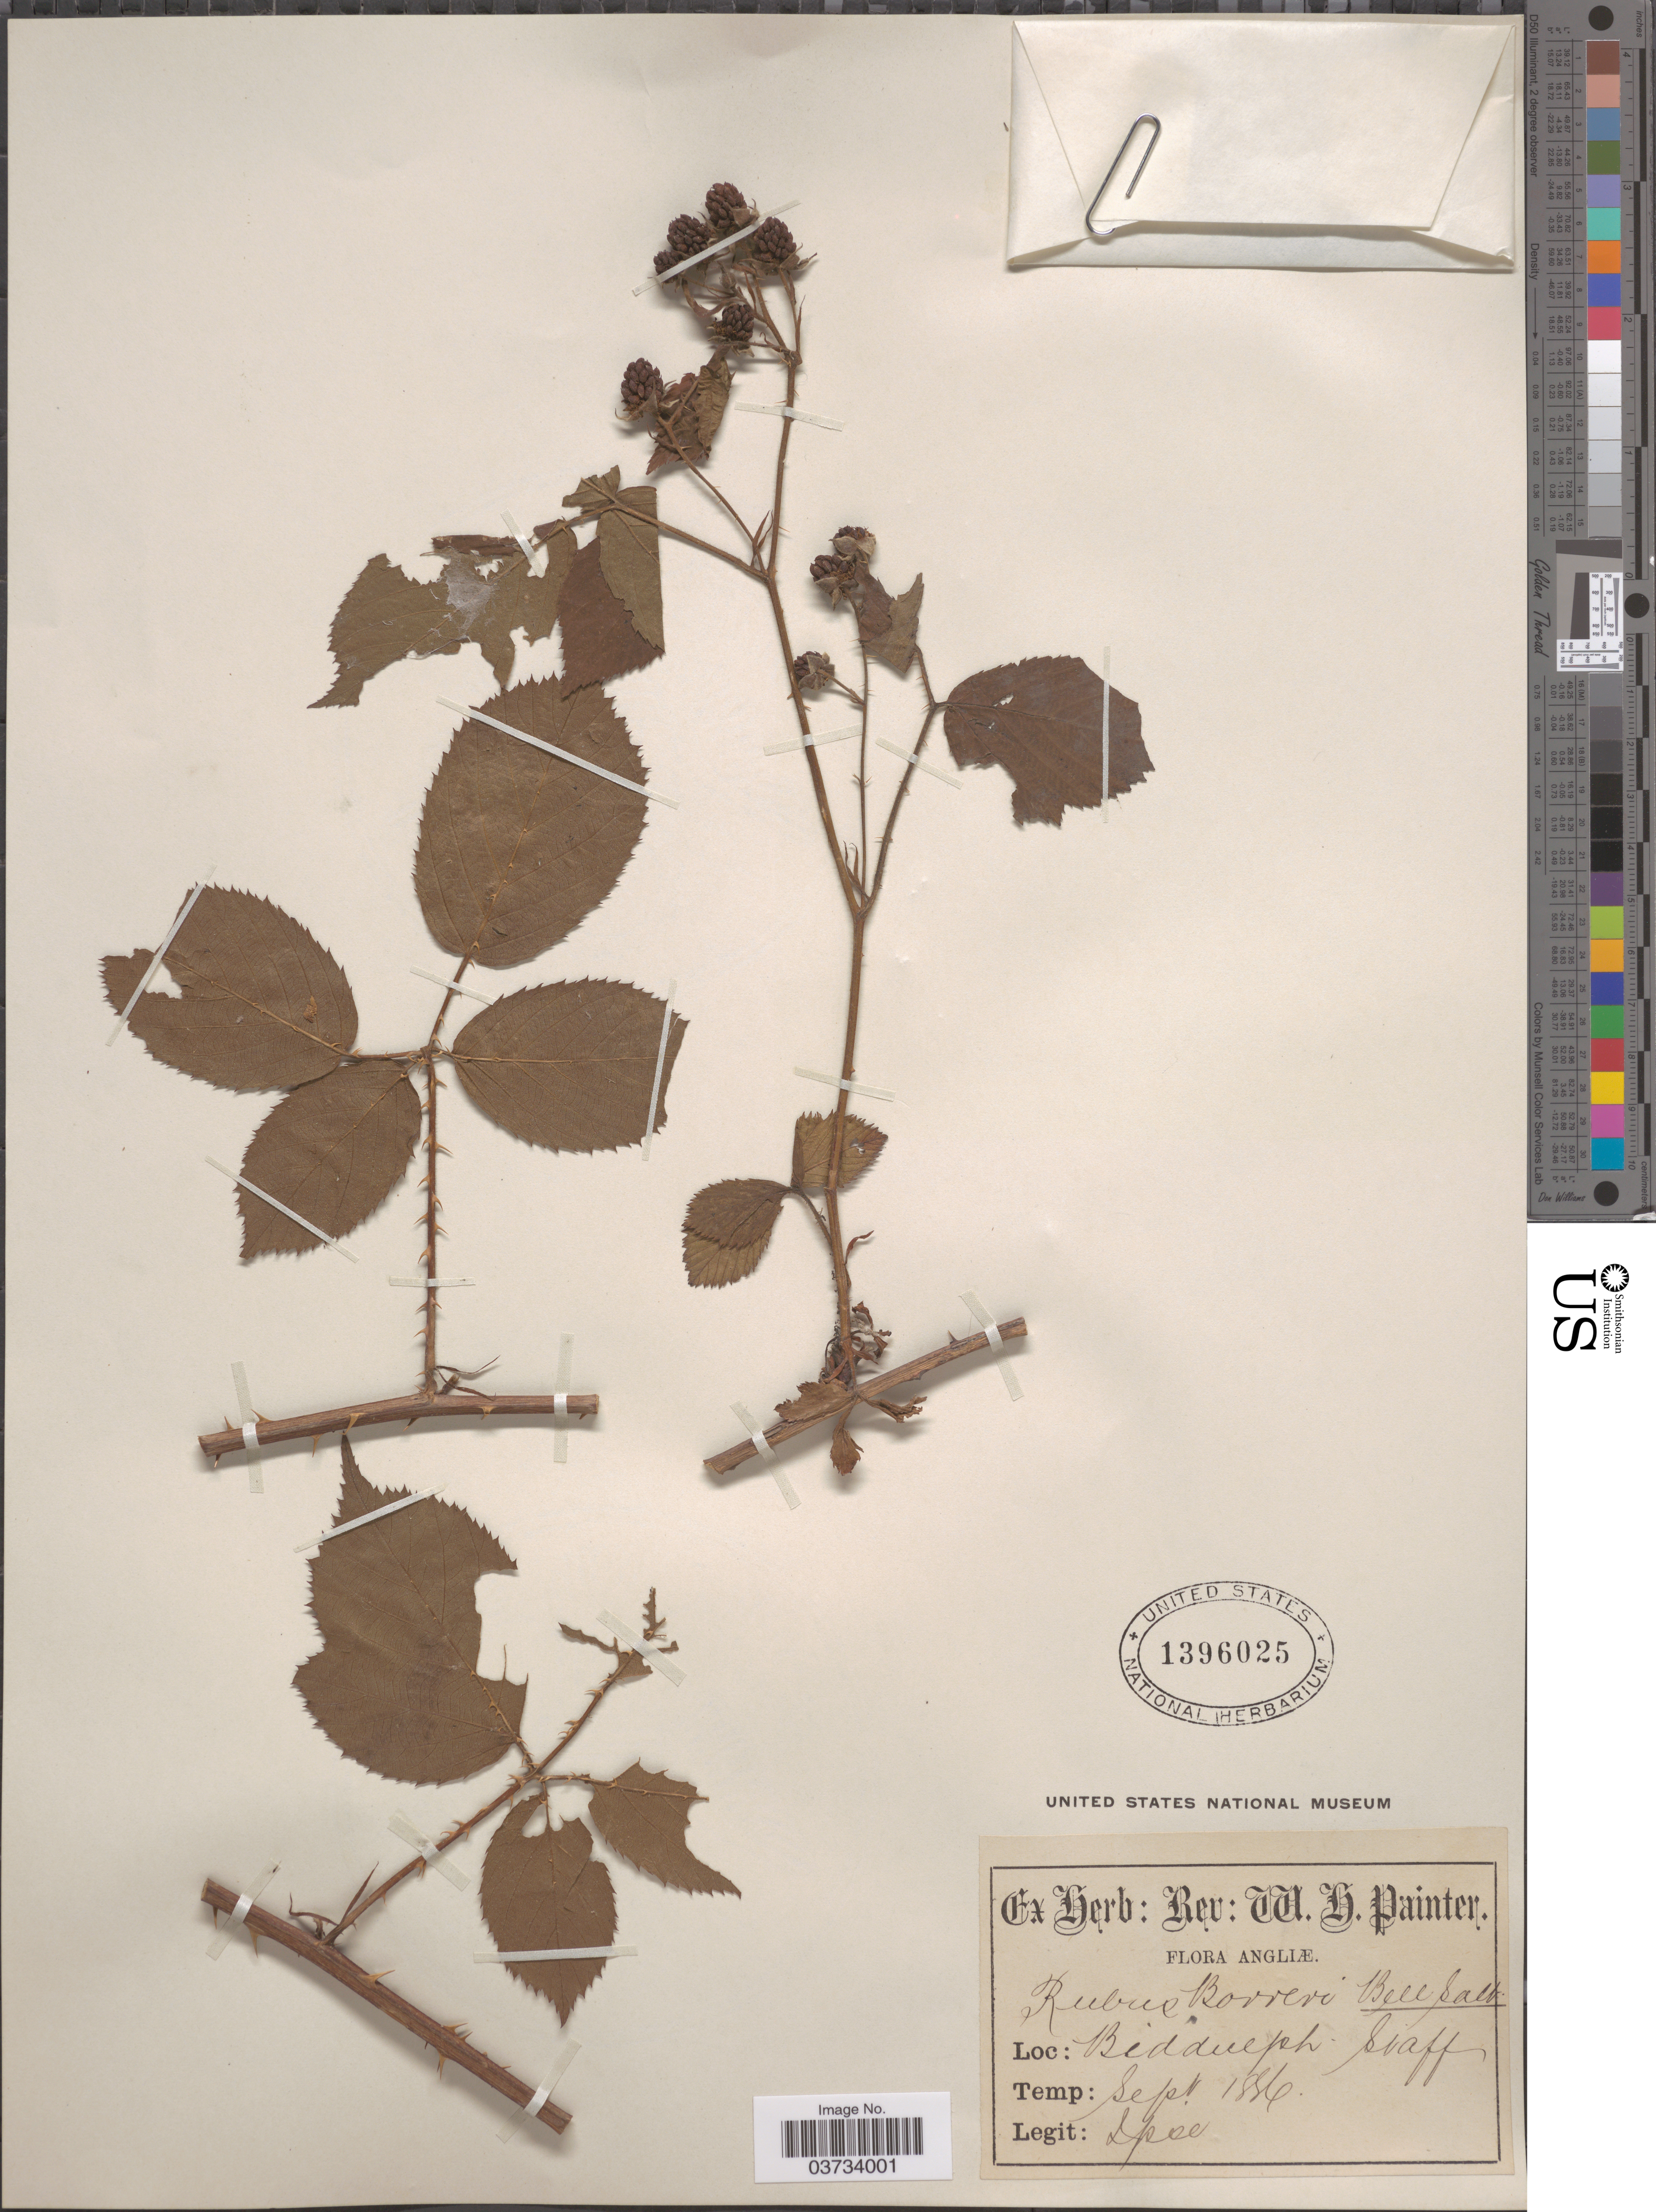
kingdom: Plantae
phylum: Tracheophyta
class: Magnoliopsida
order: Rosales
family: Rosaceae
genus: Rubus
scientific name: Rubus borreri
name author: Salter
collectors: W. H. Painter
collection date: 1886-09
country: United Kingdom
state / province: England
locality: Angliæ. Biddulph Staff.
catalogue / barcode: US 1396025